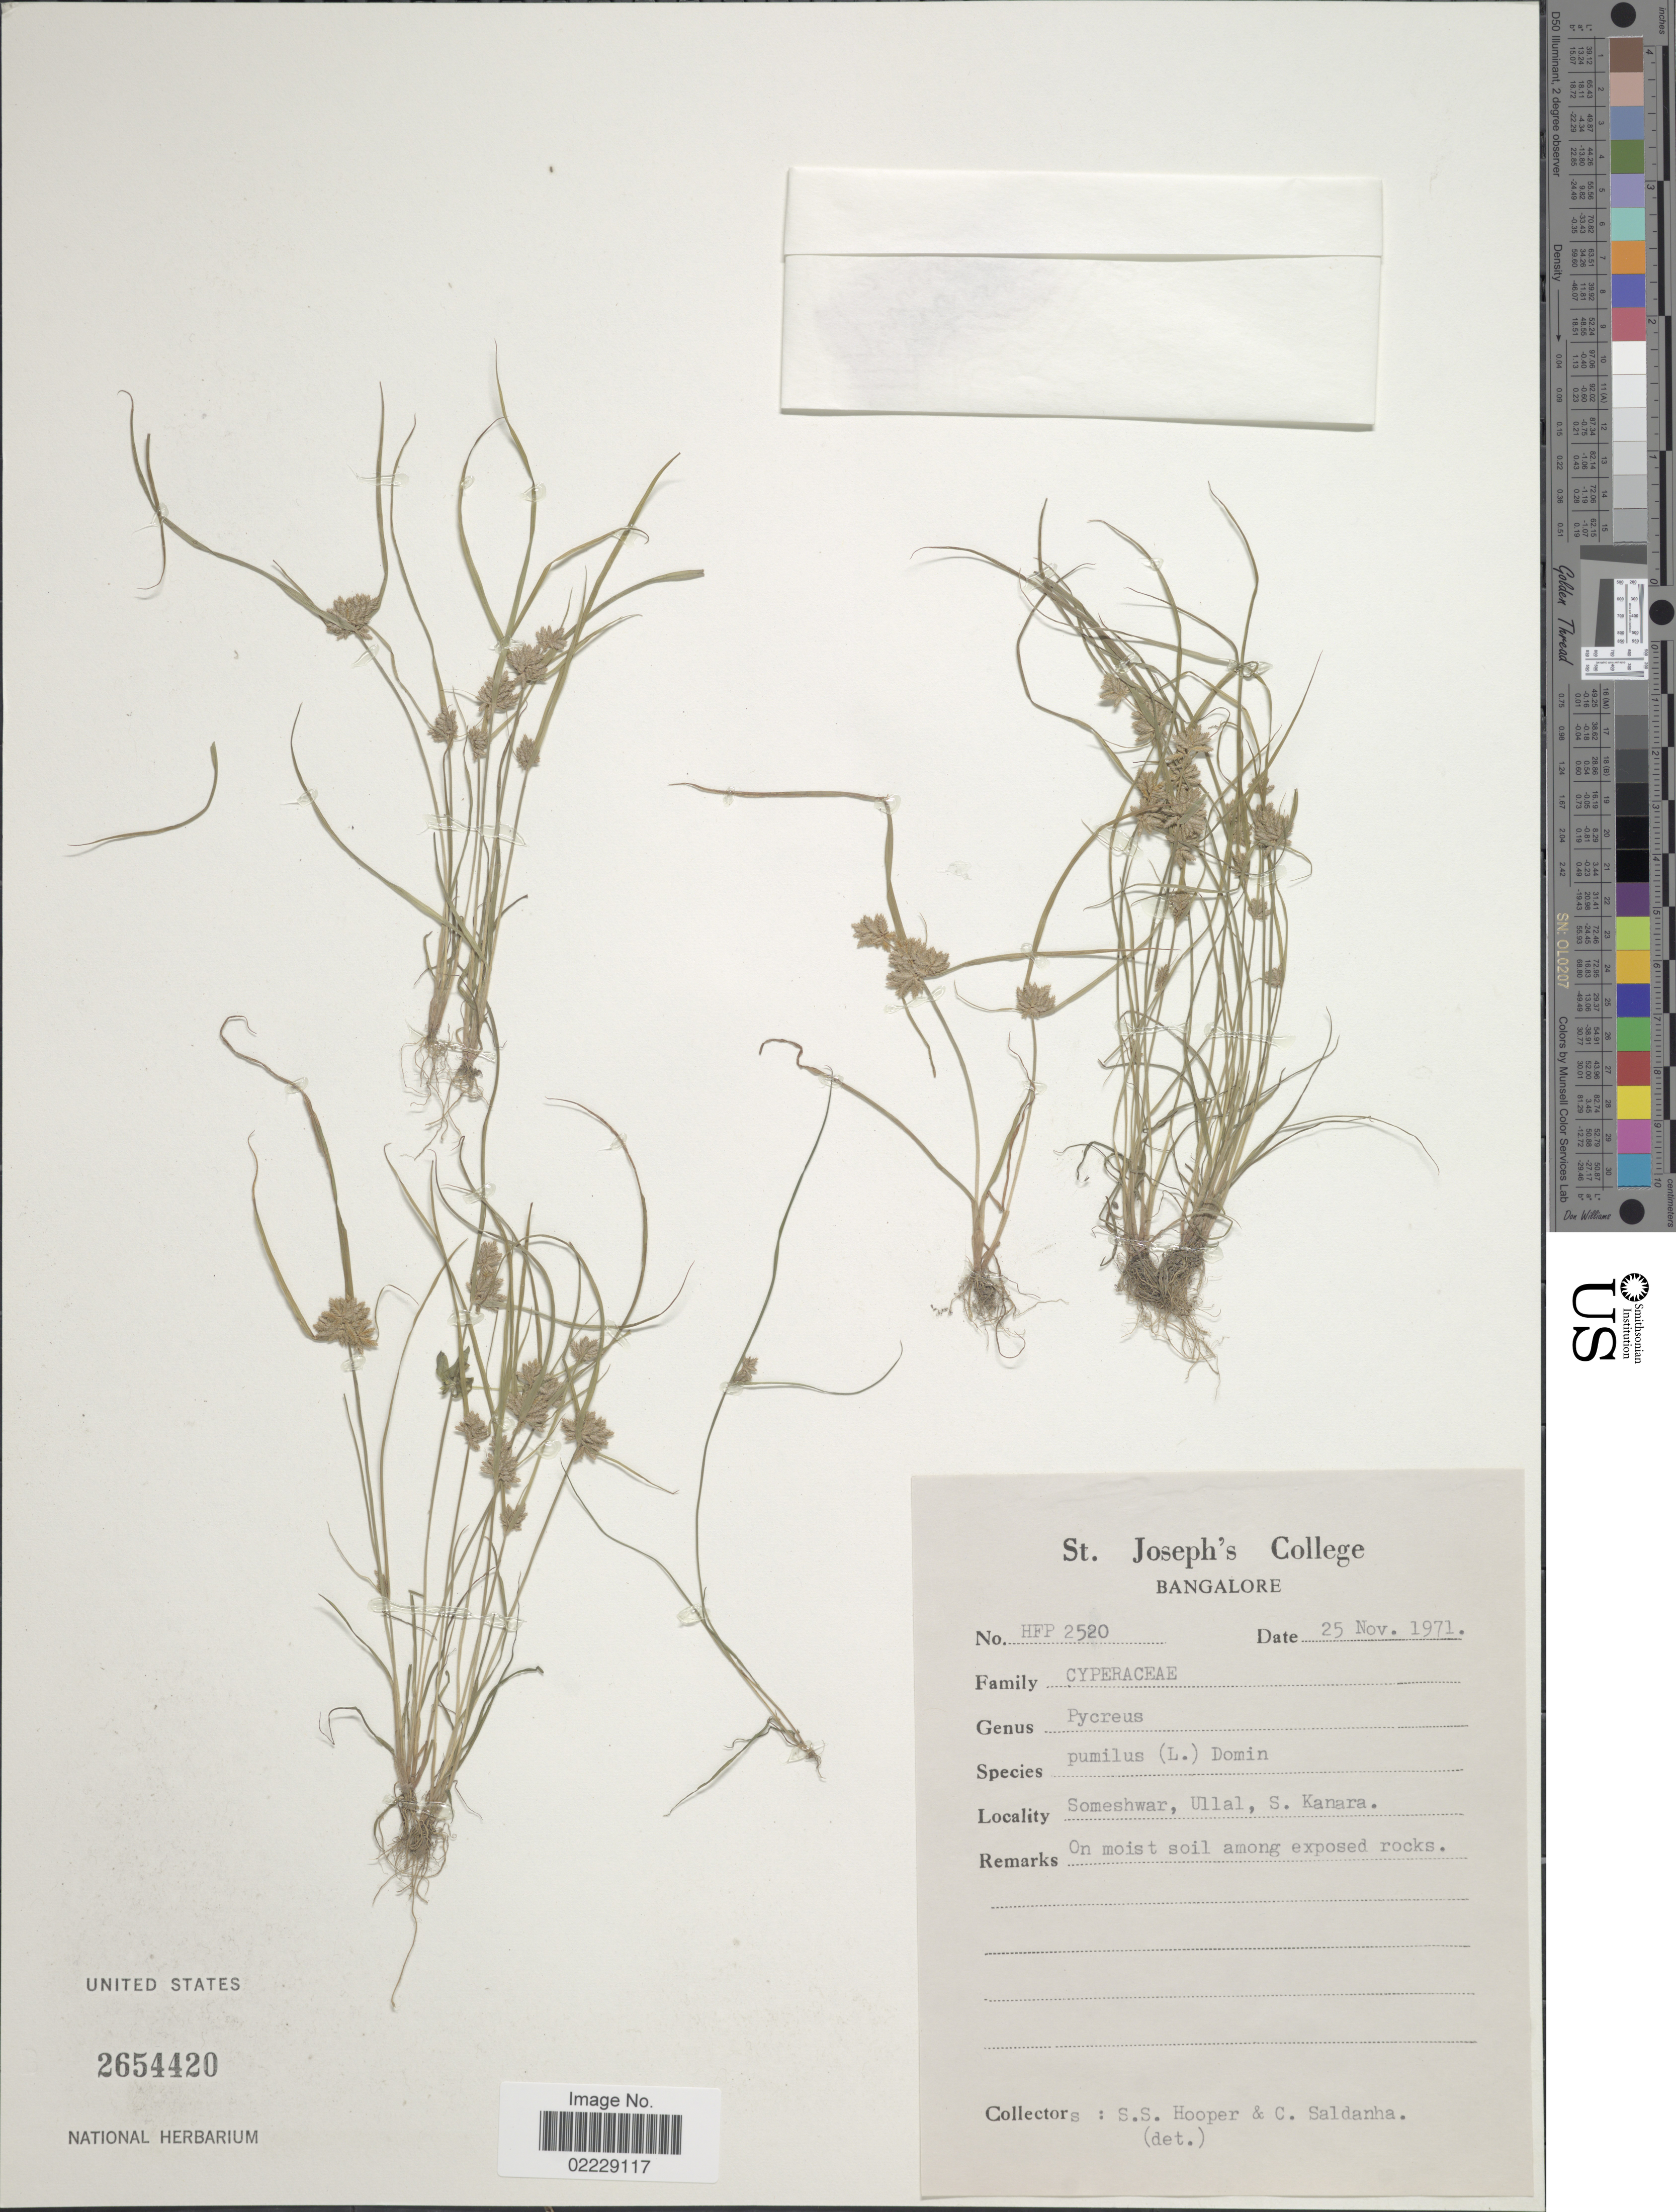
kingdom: Plantae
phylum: Tracheophyta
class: Liliopsida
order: Poales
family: Cyperaceae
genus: Cyperus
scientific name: Cyperus pumilus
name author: L.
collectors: S. S. Hooper & C. Saldanha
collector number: HFP 2520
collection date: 1971-11-25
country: India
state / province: Uttarakhand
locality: Someshwar, Ullal, S. Kanara.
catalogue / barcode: US 2654420